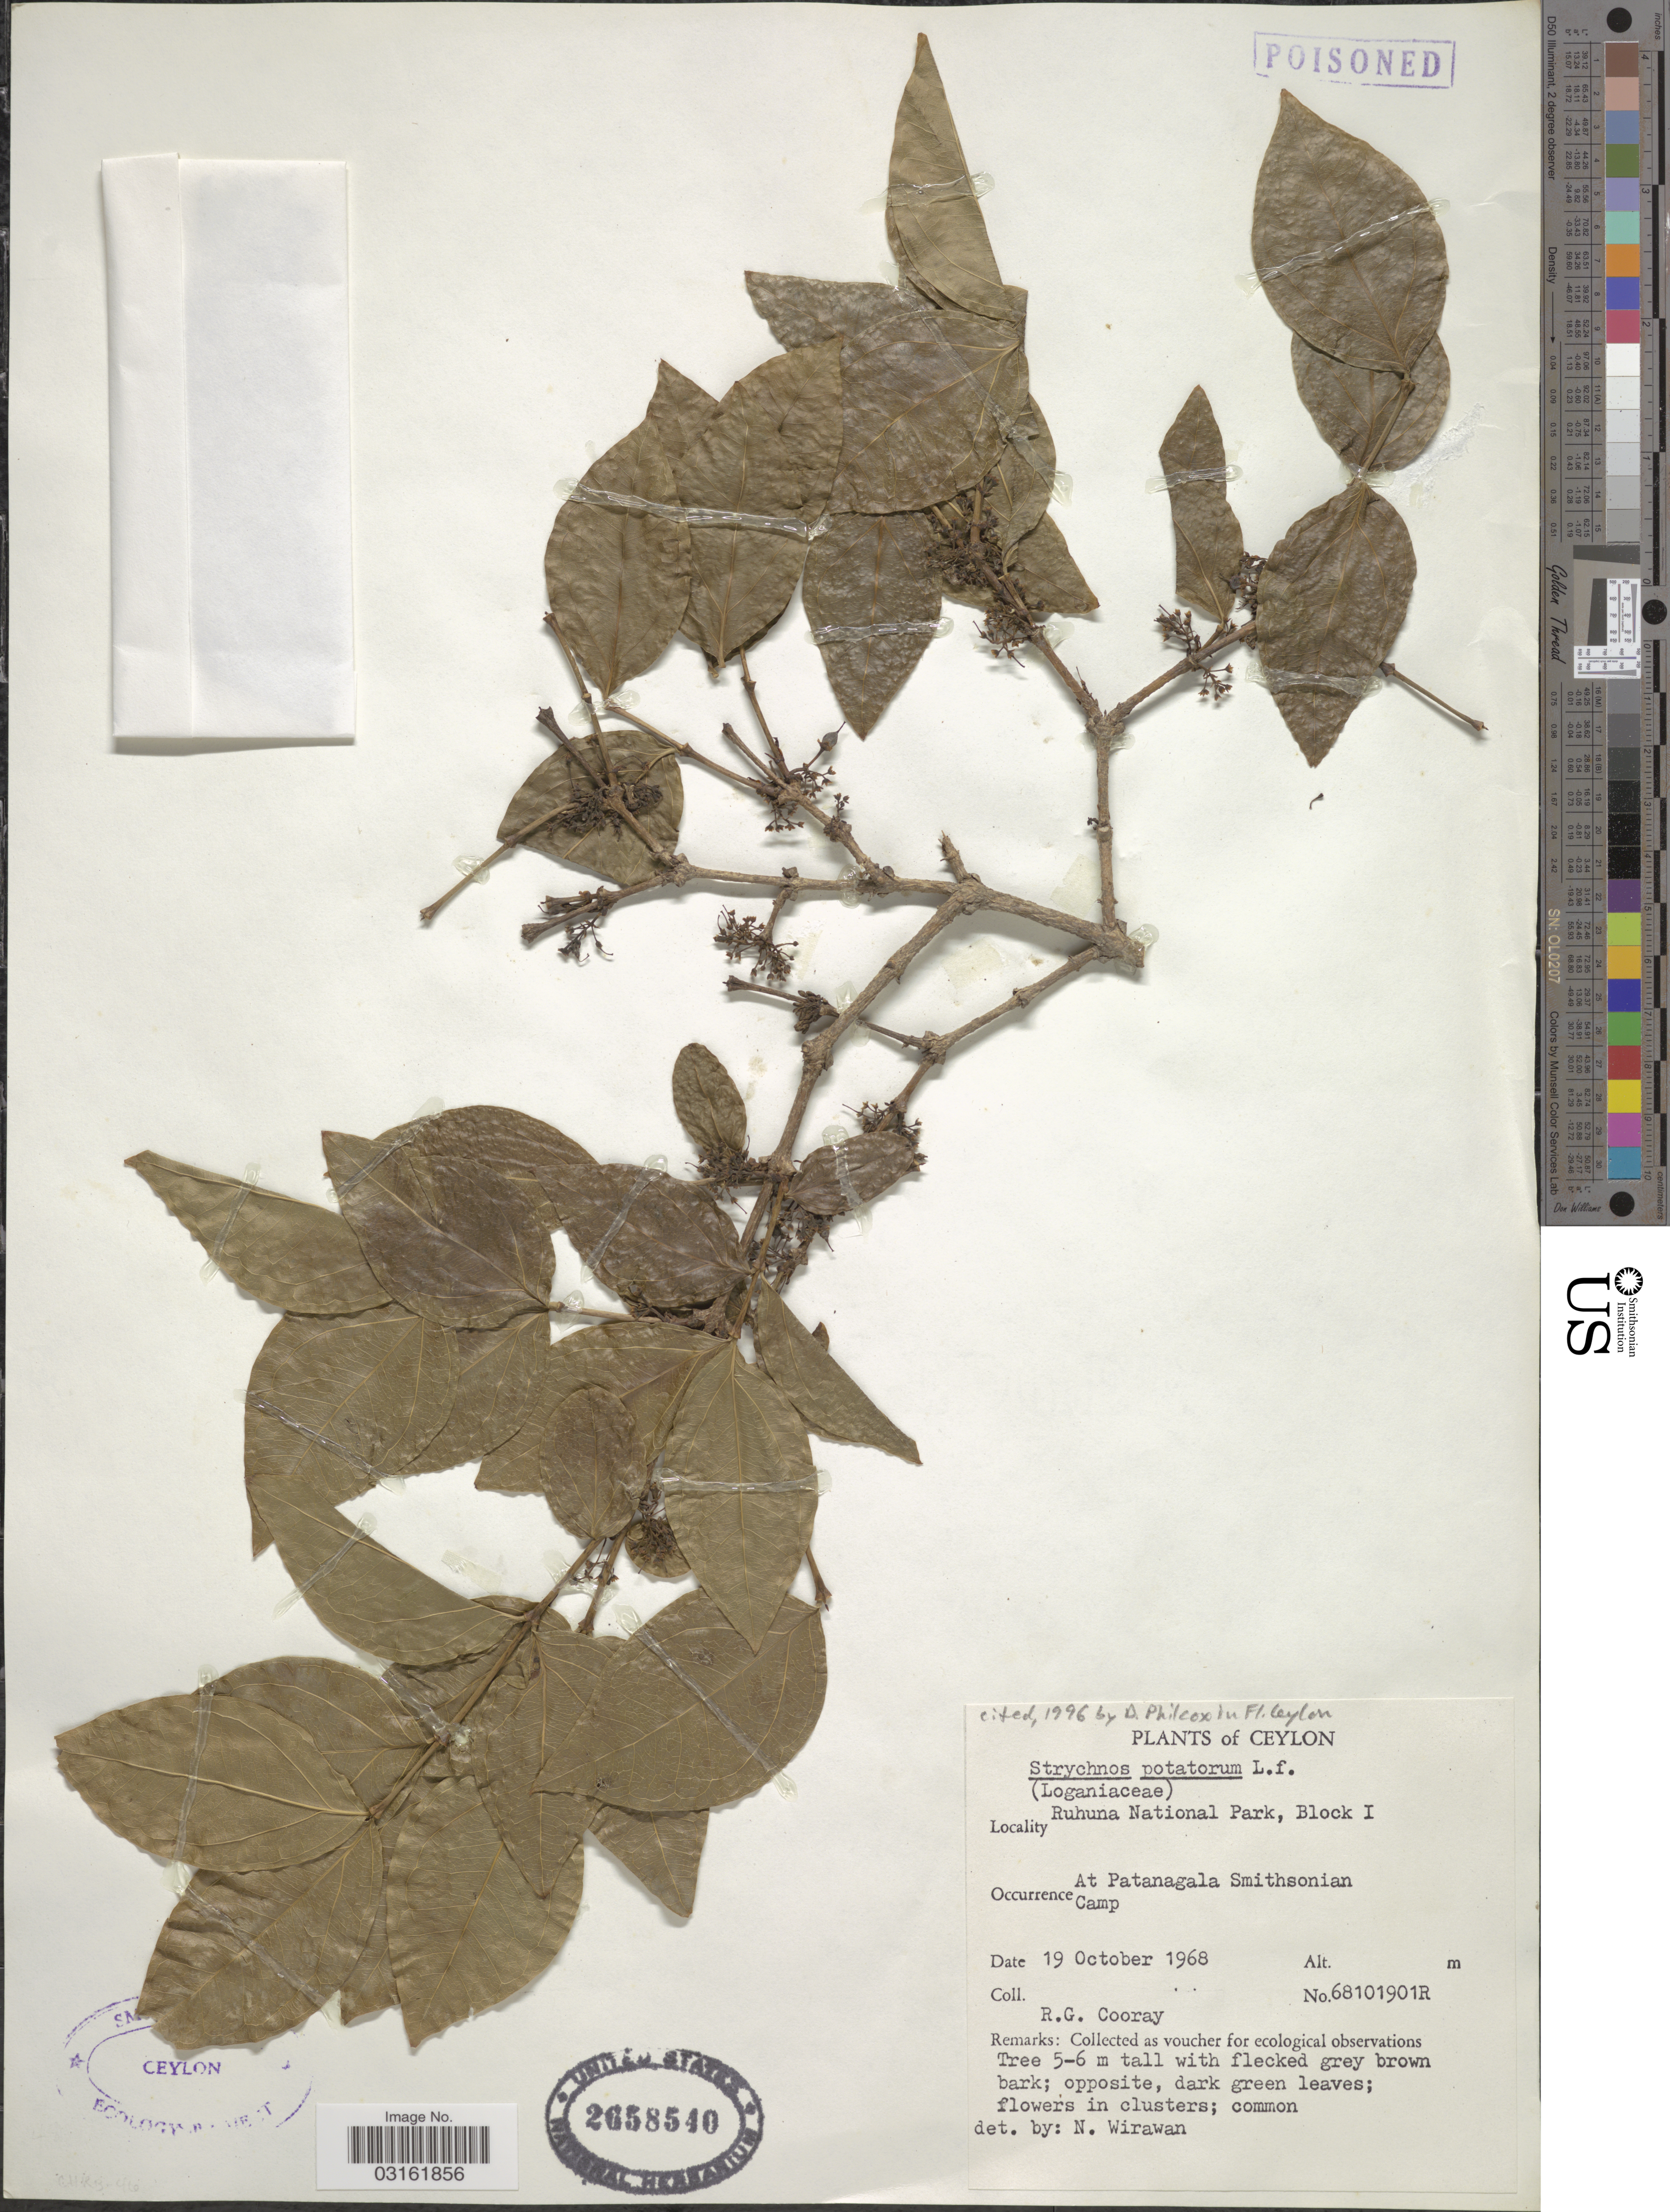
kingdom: Plantae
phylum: Tracheophyta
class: Magnoliopsida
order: Gentianales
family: Loganiaceae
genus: Strychnos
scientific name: Strychnos potatorum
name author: L. f.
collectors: R. Cooray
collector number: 68101901R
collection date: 1968-10-19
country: Sri Lanka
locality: Ceylon. Ruhuna National Park, Block I. At Patanagala Smithsonian Camp.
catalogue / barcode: US 2658540